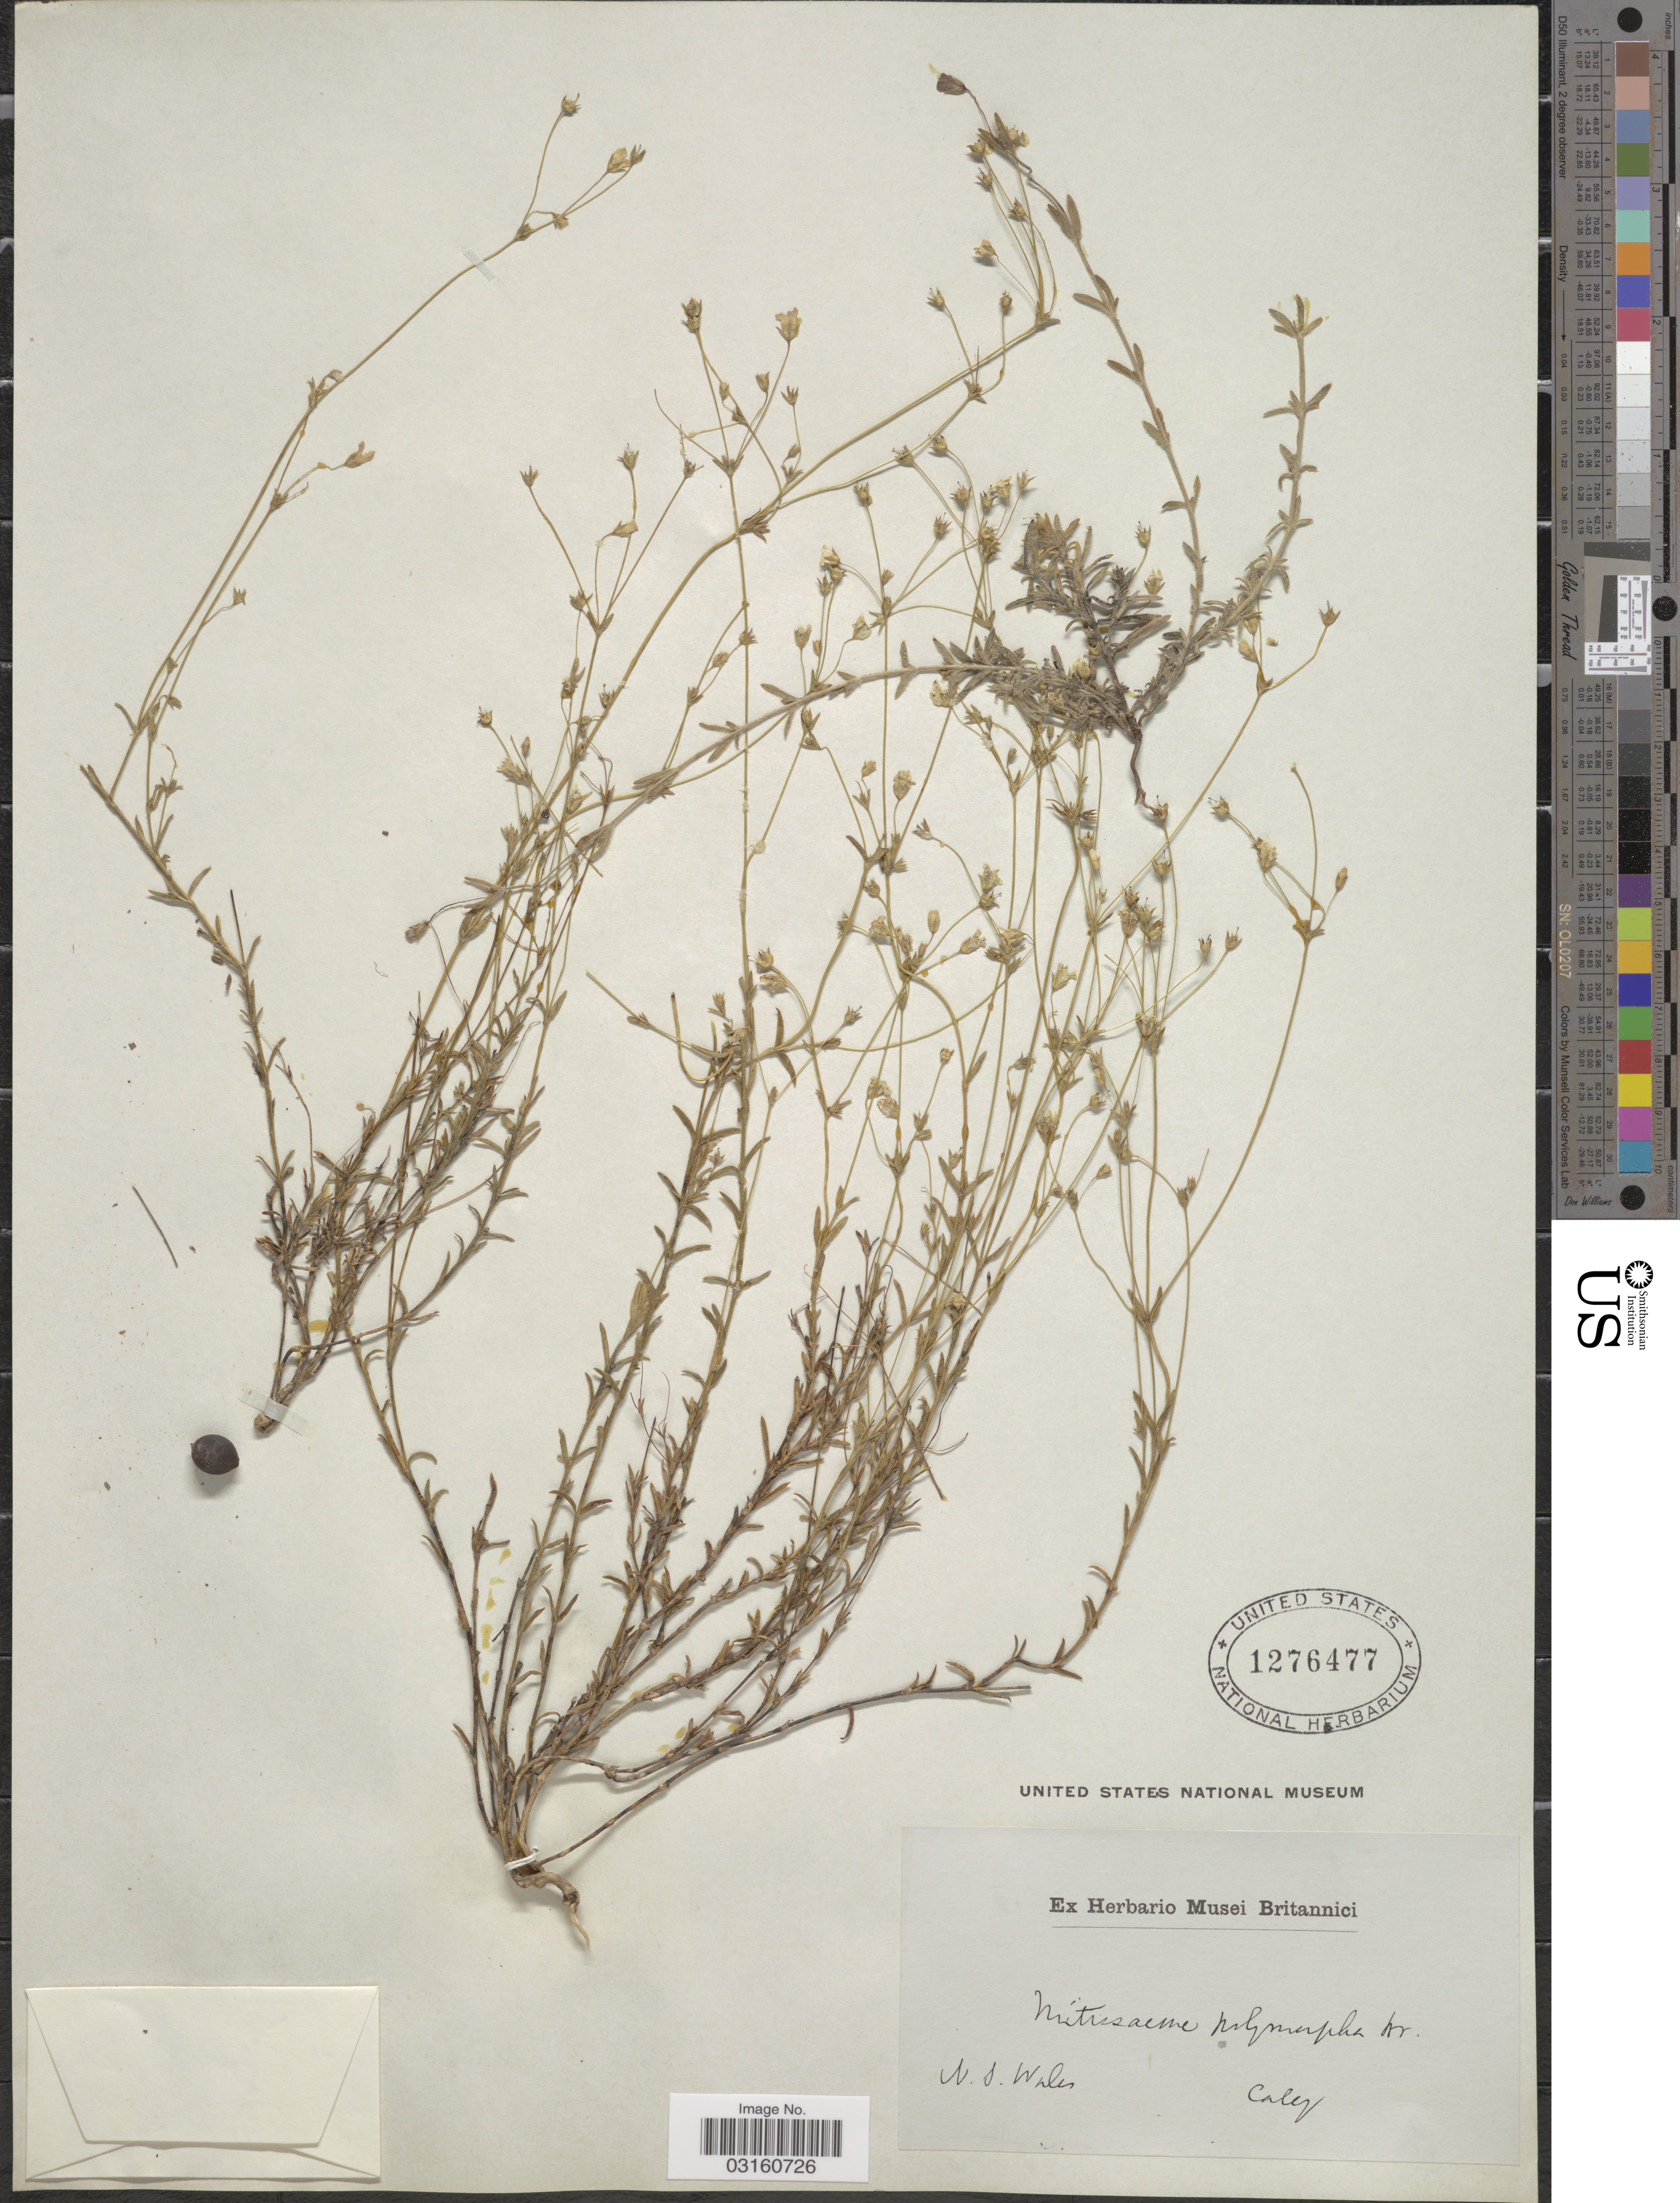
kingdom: Plantae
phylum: Tracheophyta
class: Magnoliopsida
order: Gentianales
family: Loganiaceae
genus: Mitrasacme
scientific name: Mitrasacme polymorpha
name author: R. Br.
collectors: -. Caley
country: Australia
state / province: New South Wales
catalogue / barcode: US 1276477